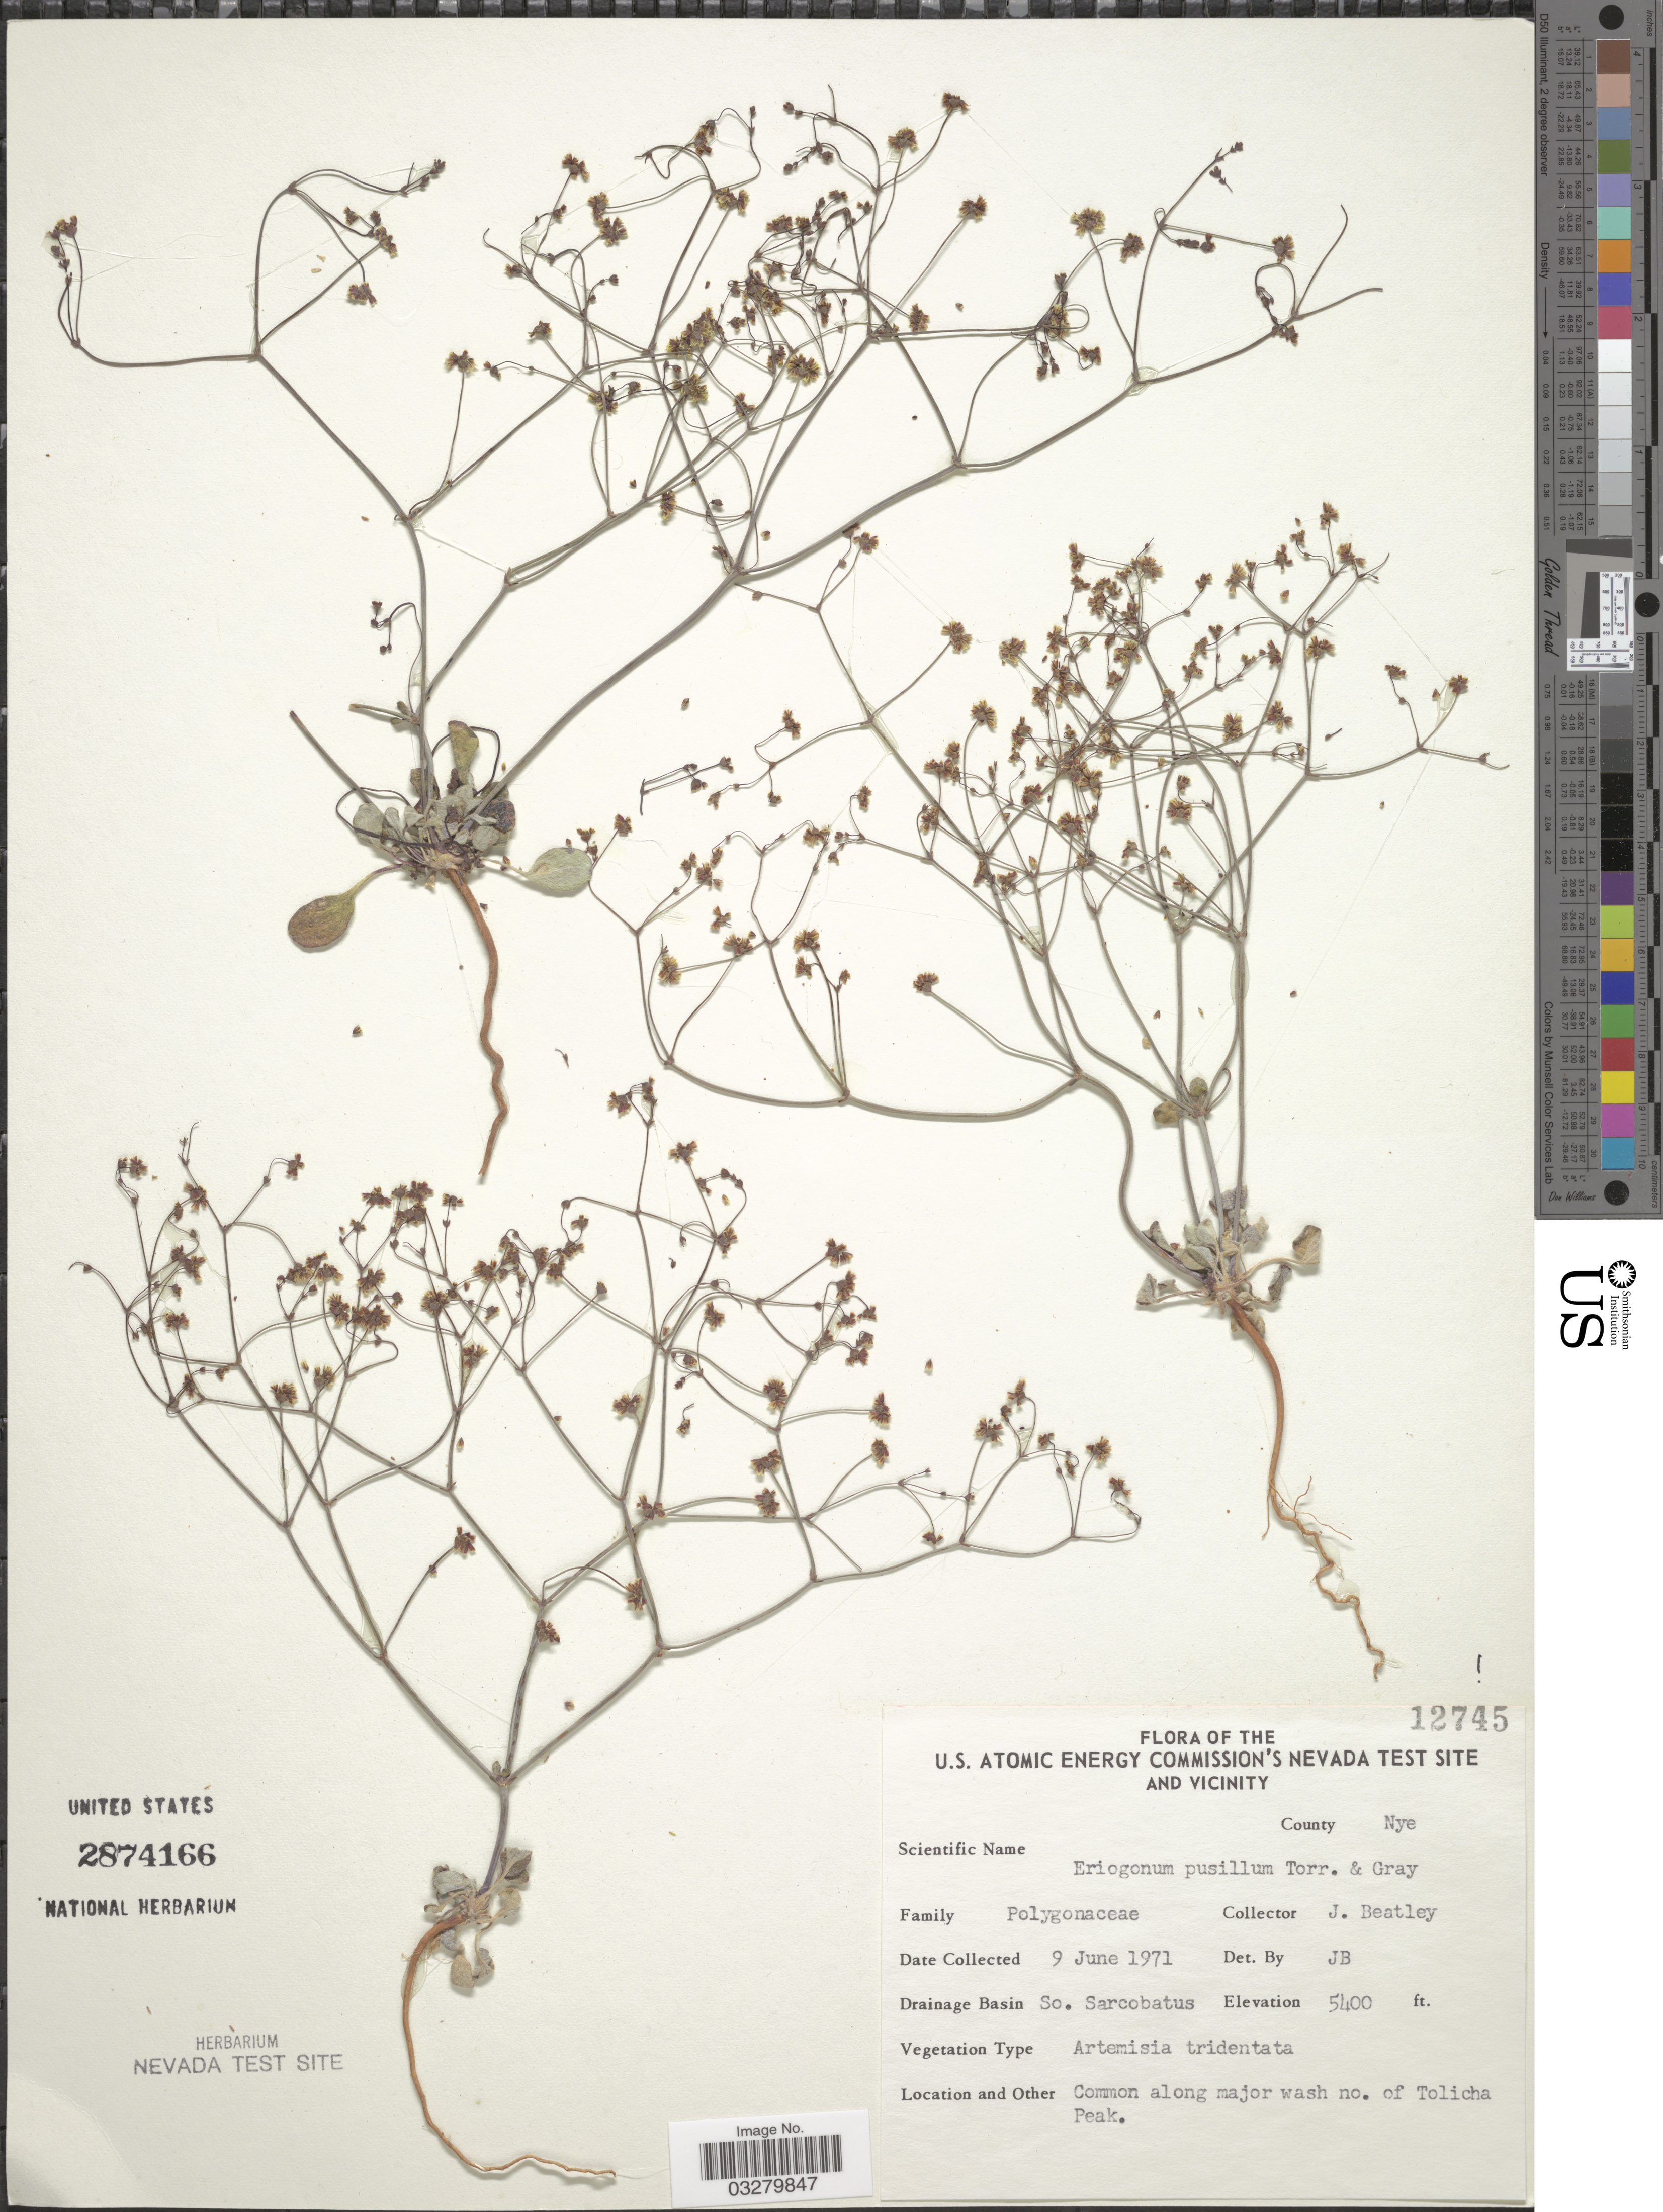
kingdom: Plantae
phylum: Tracheophyta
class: Magnoliopsida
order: Caryophyllales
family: Polygonaceae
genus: Eriogonum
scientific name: Eriogonum pusillum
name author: Torr. & A. Gray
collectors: J. C. Beatley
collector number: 12745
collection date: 1971-06-09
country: United States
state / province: Nevada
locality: U.S. Atomic Energy Commission's Nevada Test Site and Vicinity. County Nye. Drainage Basin So. Sarcobatus. Common along major wash no. of Tolicha Peak.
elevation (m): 1646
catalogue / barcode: US 2874166